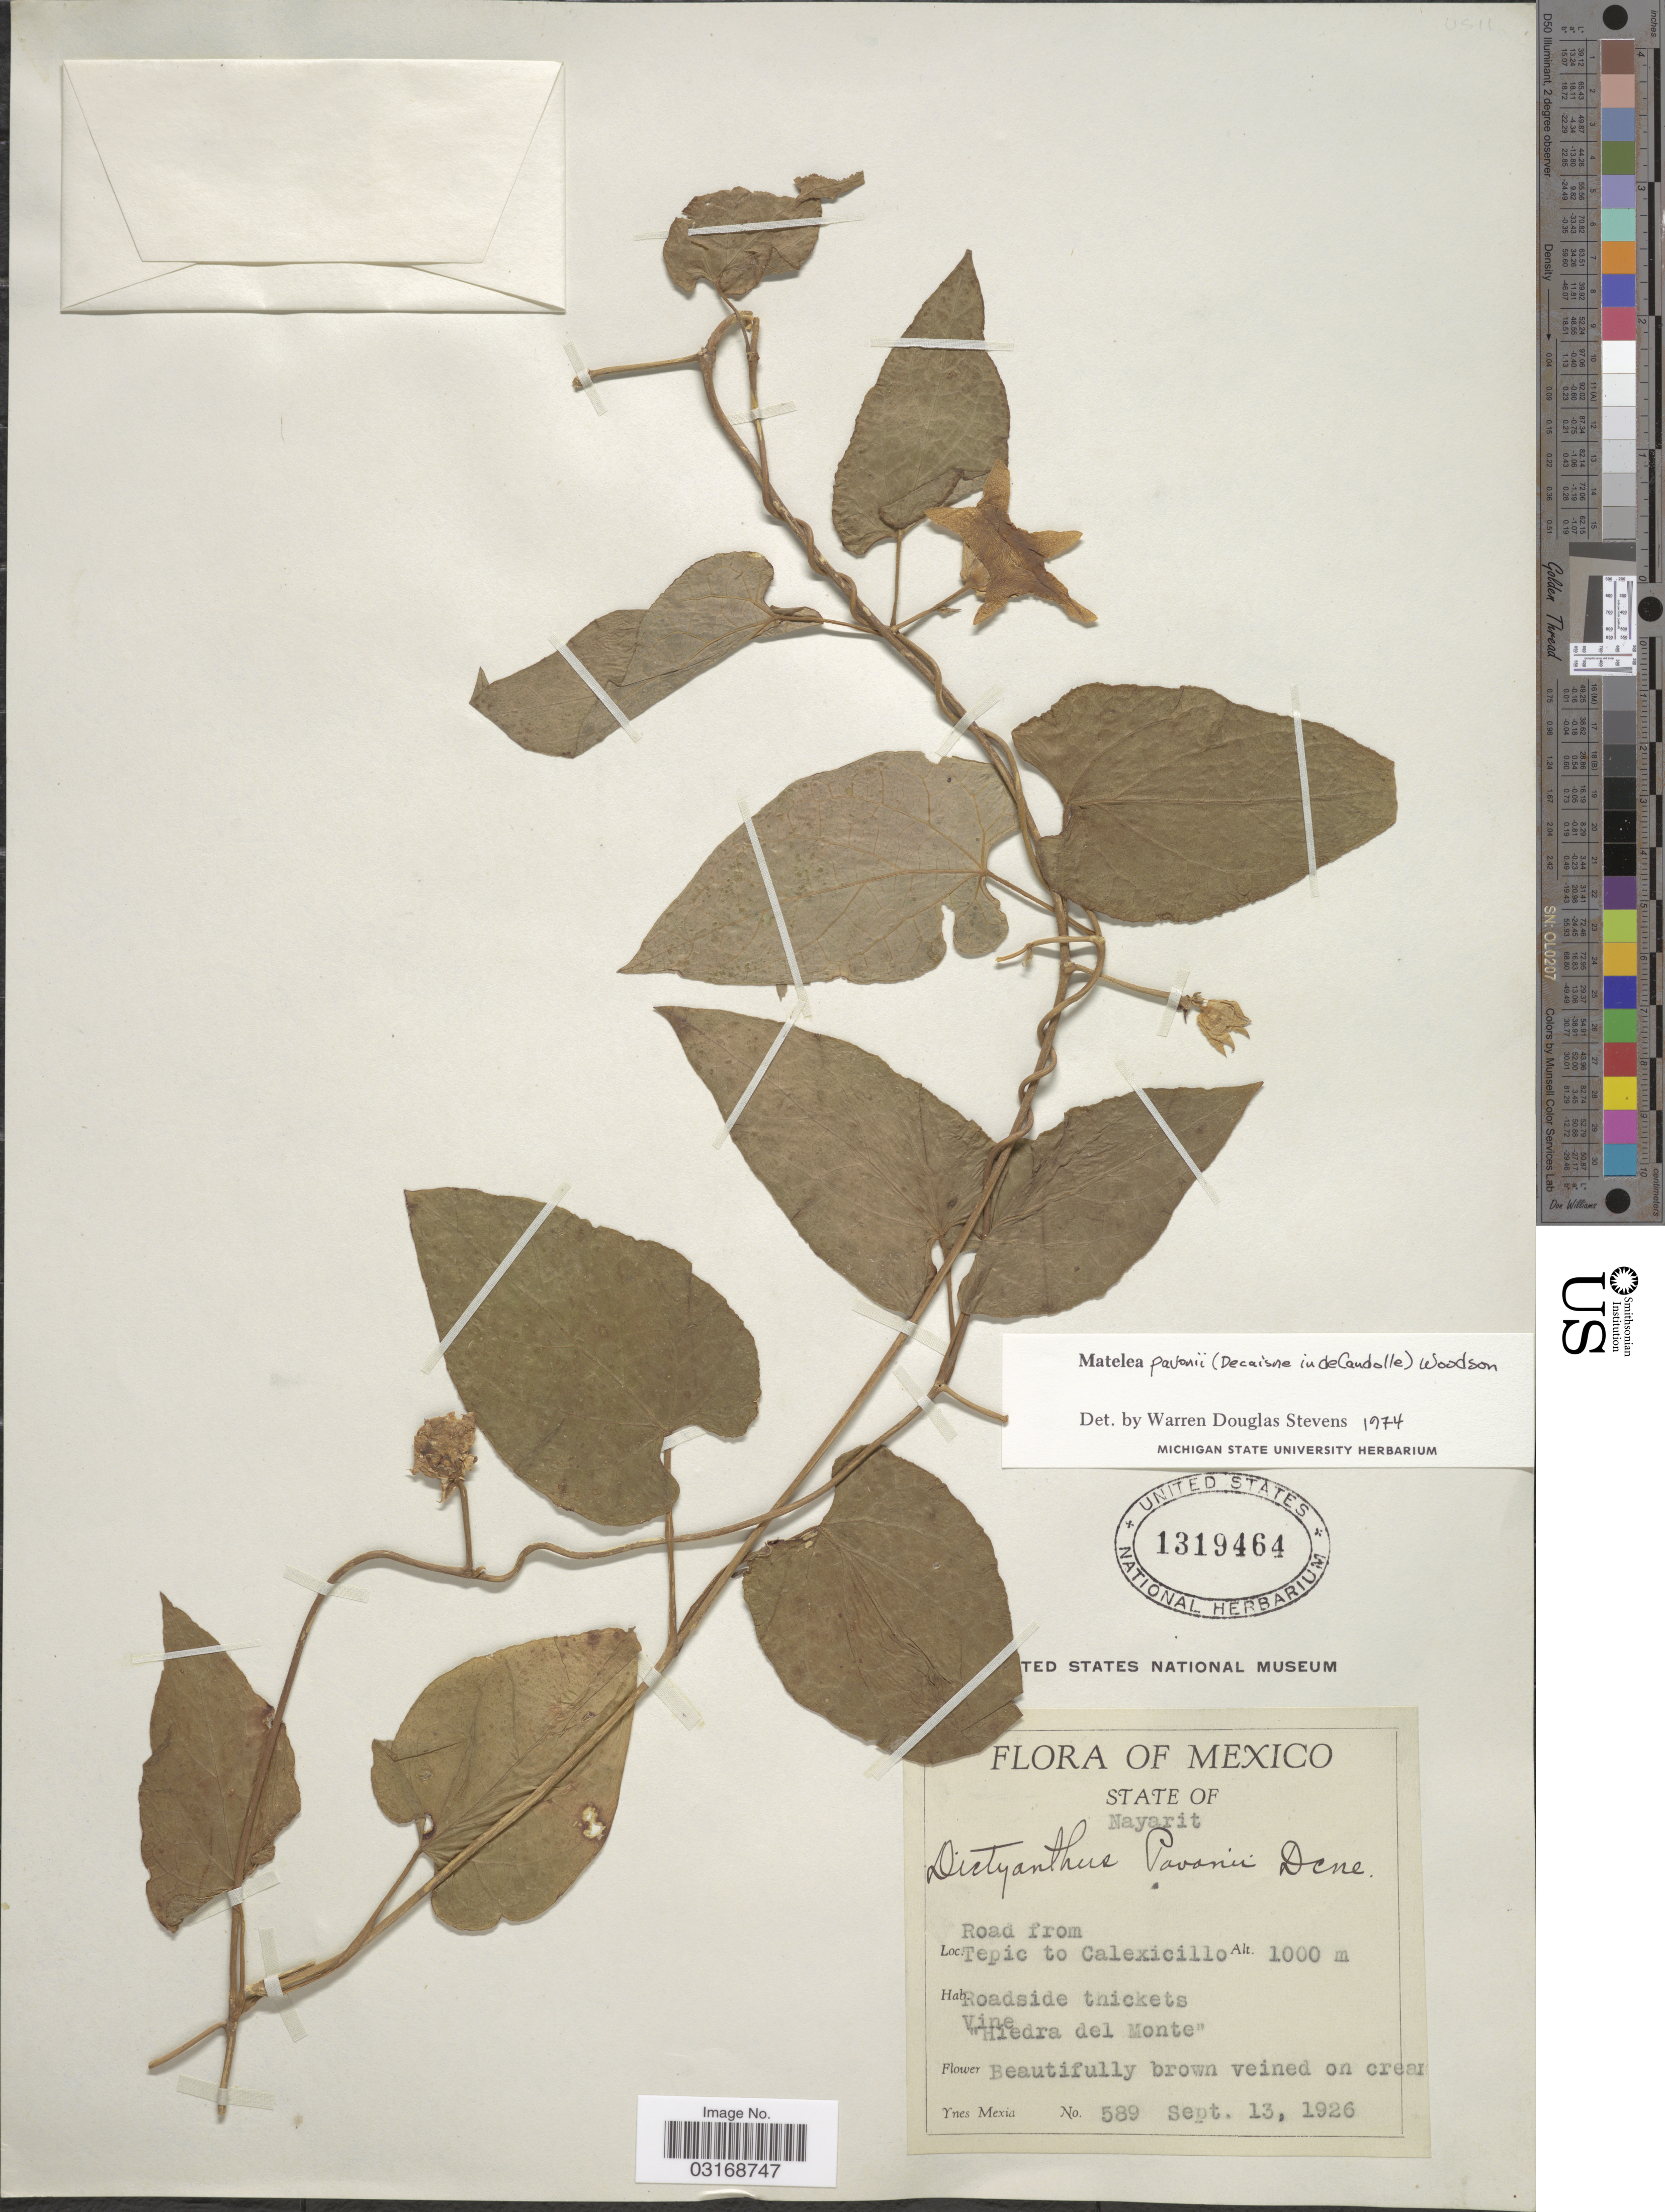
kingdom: Plantae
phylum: Tracheophyta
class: Magnoliopsida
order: Gentianales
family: Apocynaceae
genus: Matelea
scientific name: Matelea pavonii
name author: (Decne.) Woodson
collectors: Y. Mexia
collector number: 589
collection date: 1926-09-13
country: Mexico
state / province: Nayarit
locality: State of Nayarit. Road from Tepic to Calexicillo.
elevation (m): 1000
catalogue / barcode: US 1319464